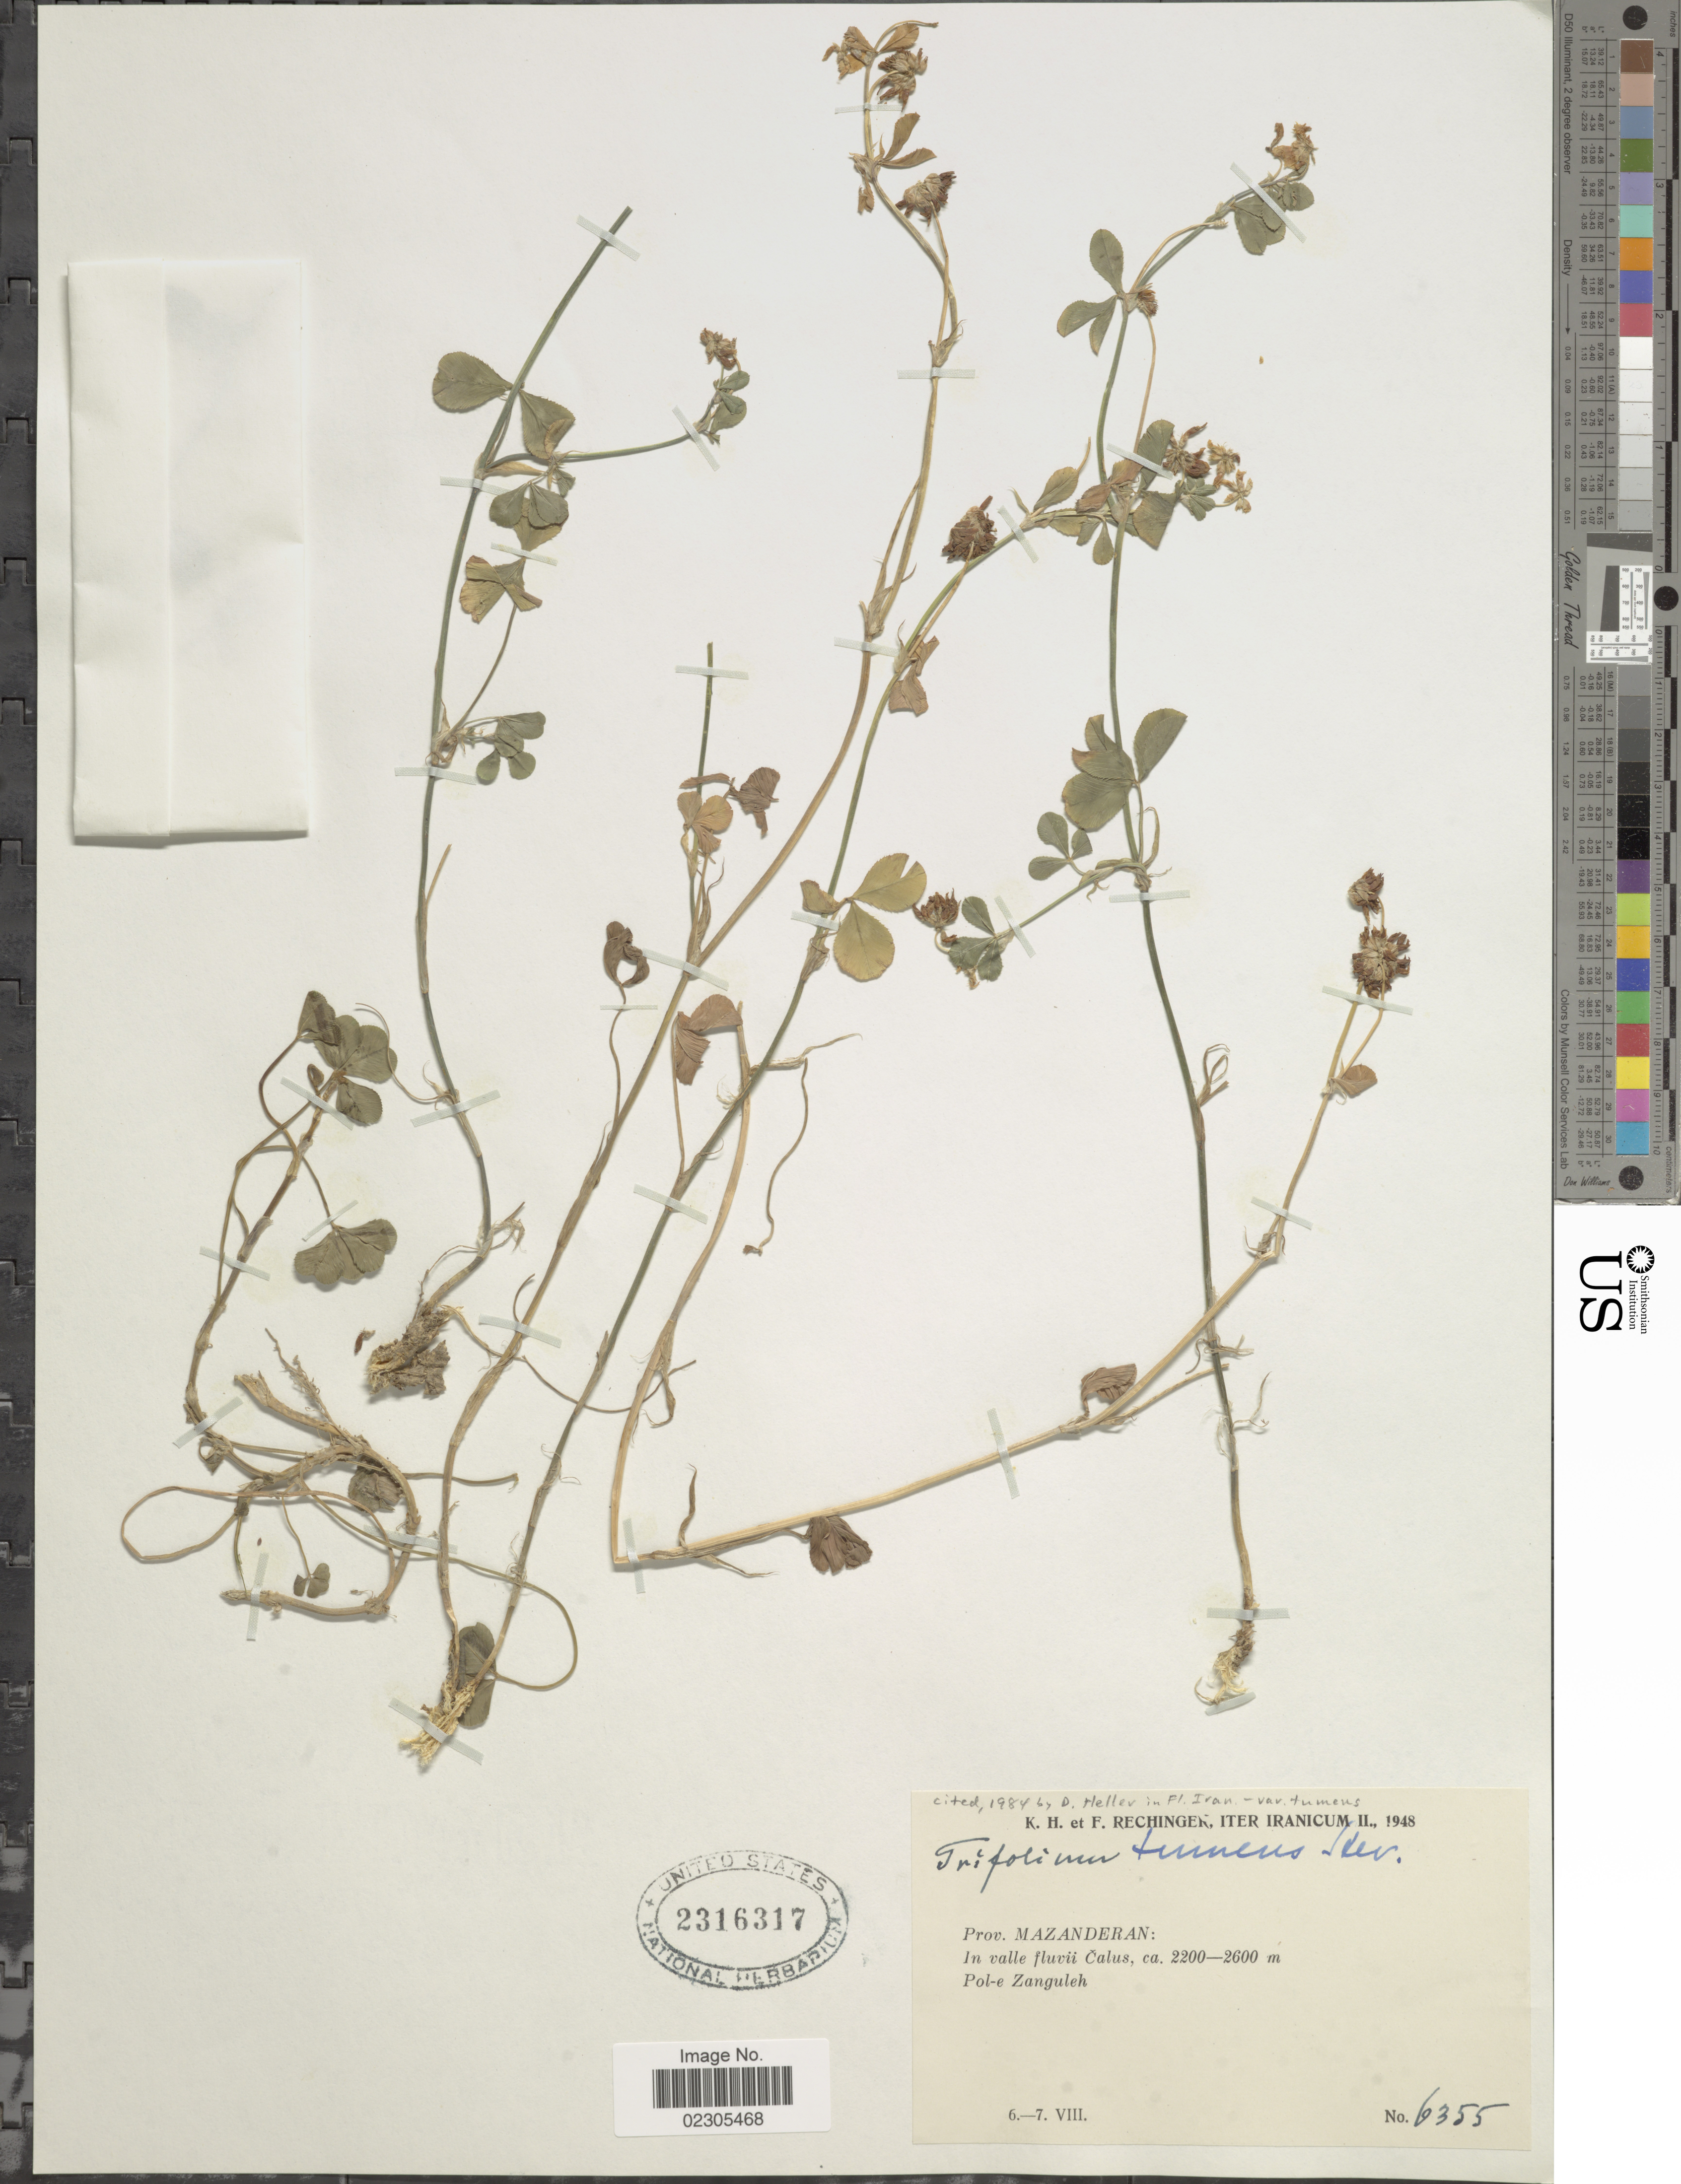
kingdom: Plantae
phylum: Tracheophyta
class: Magnoliopsida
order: Fabales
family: Fabaceae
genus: Trifolium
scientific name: Trifolium tumens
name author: M. Bieb.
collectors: K. H. Rechinger & F. Rechinger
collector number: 6355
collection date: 1948-08-04/1948-08-07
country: Iran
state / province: Mazandaran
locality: In valle fluvii Calus, Pol-e Zanguleh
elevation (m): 2200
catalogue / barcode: US 2316317